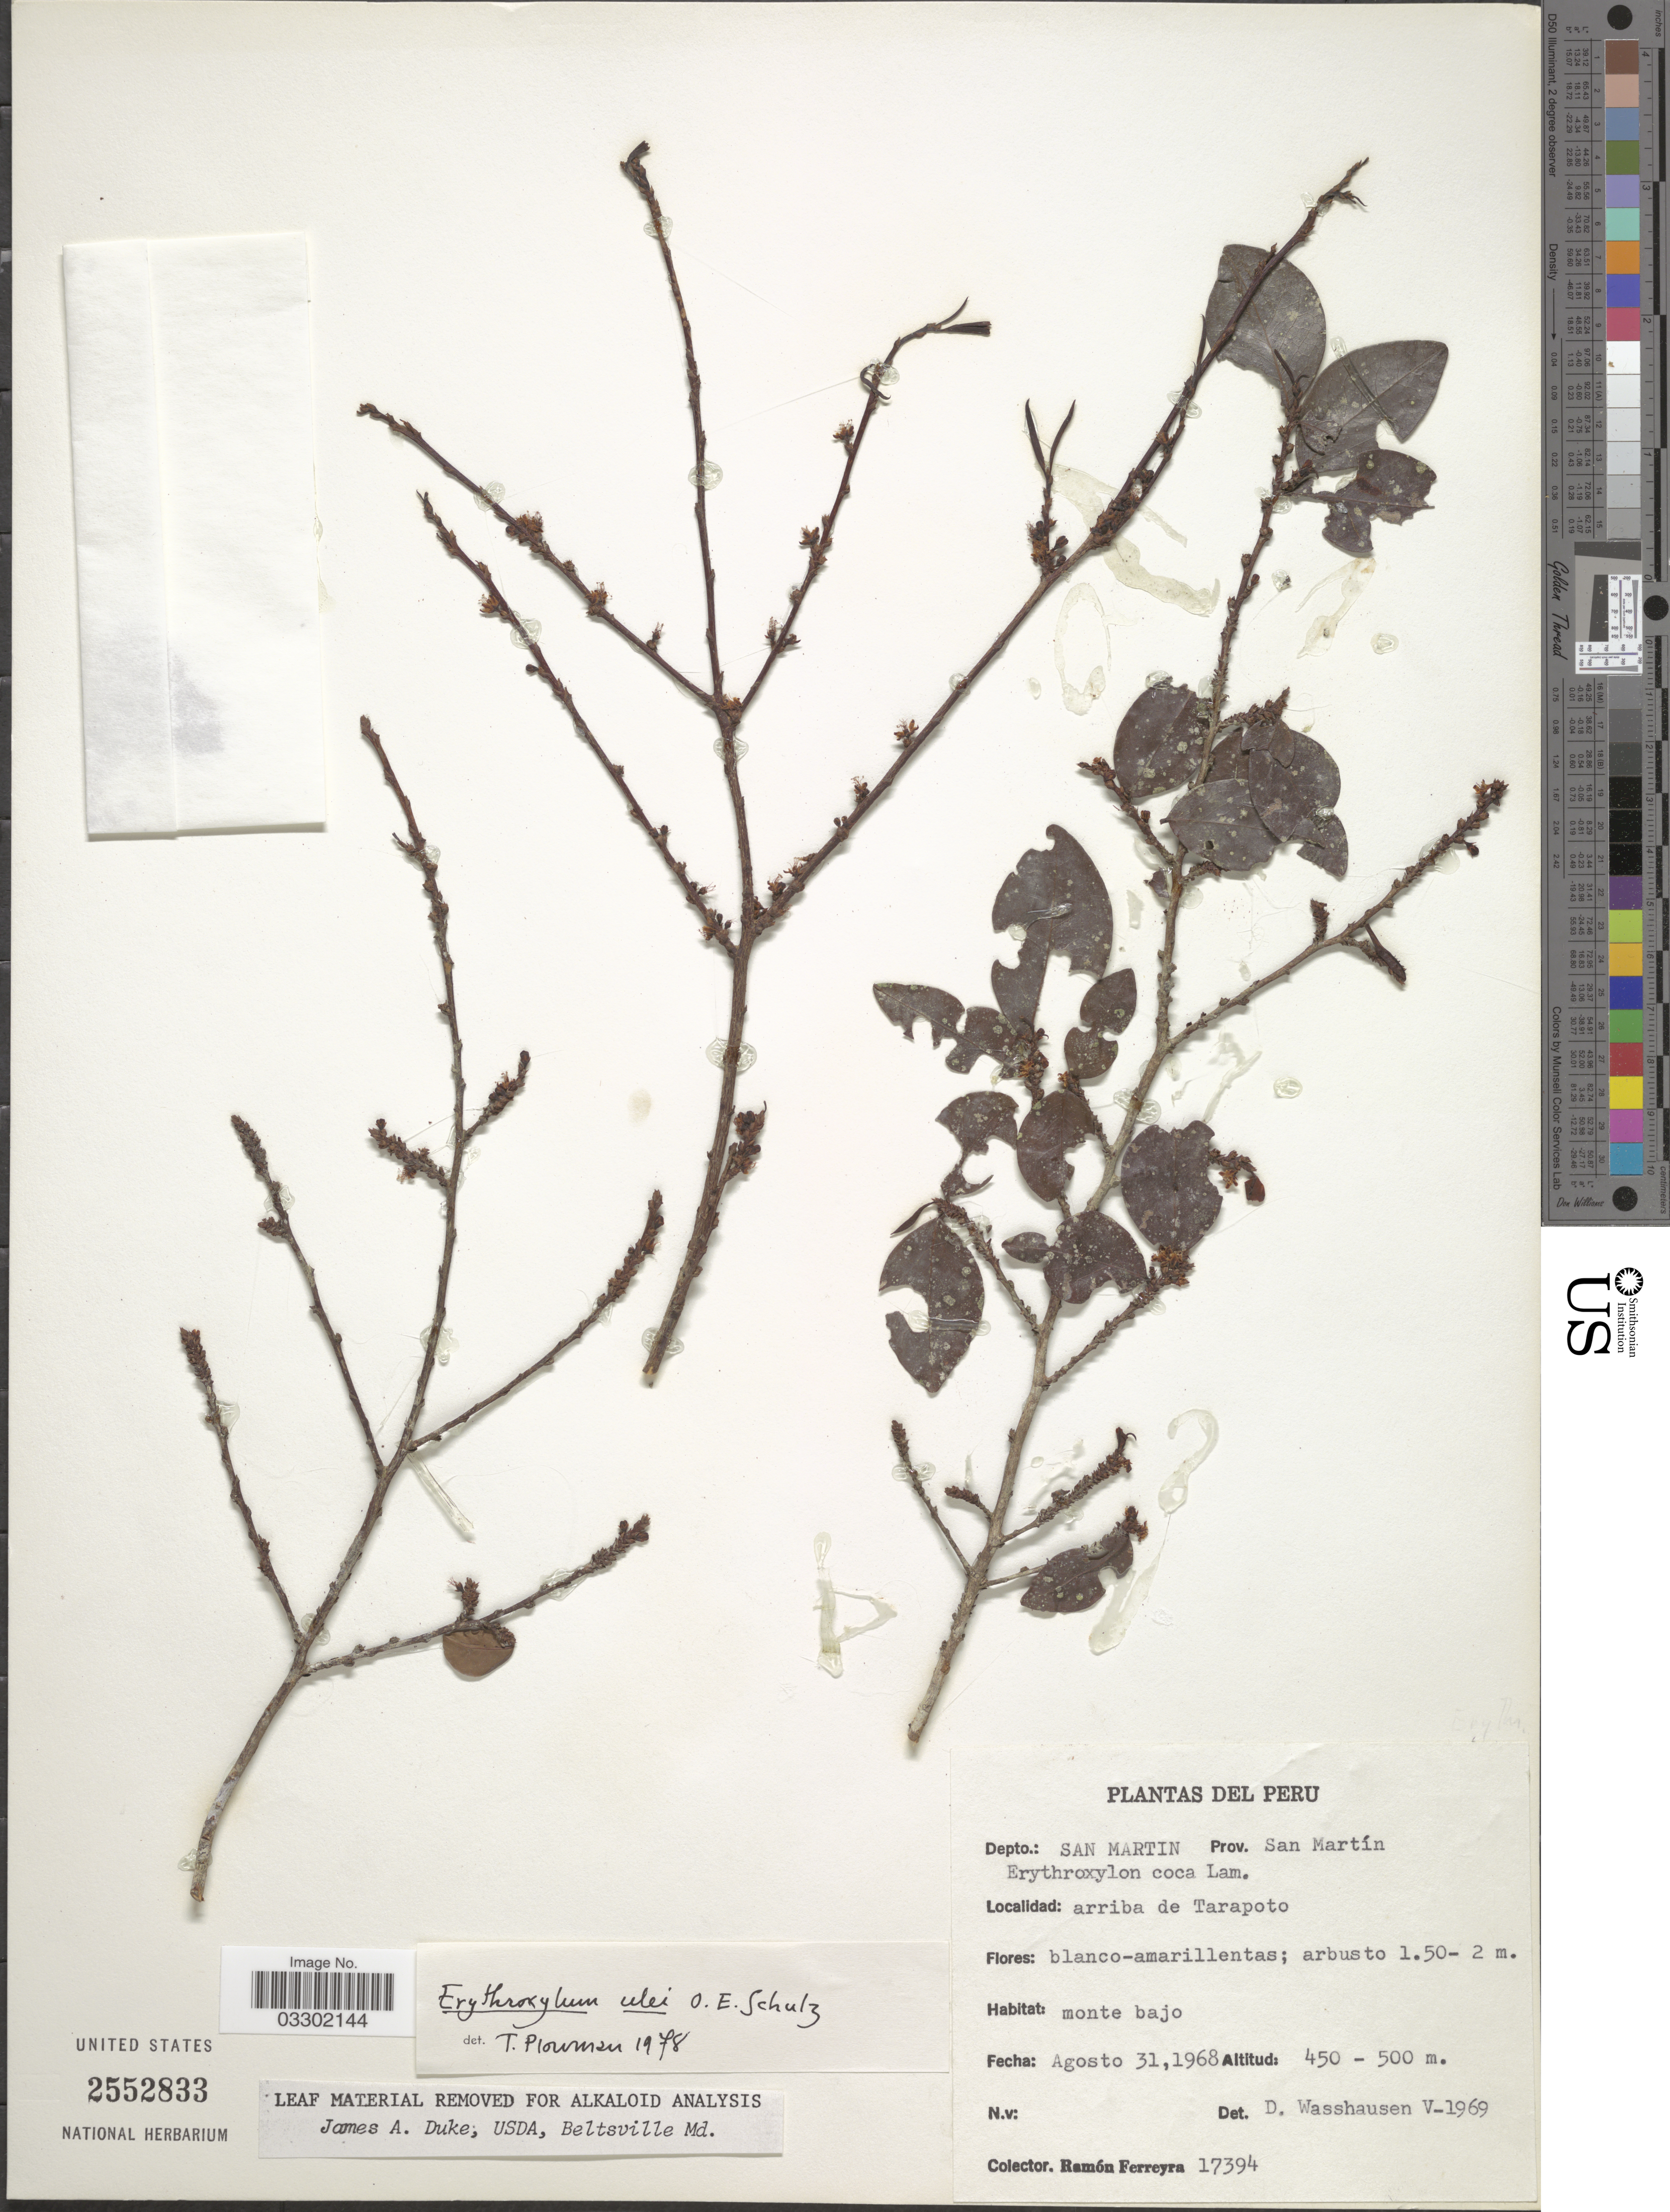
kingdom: Plantae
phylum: Tracheophyta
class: Magnoliopsida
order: Malpighiales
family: Erythroxylaceae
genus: Erythroxylum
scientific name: Erythroxylum ulei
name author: O.E. Schulz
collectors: R. A. Ferreyra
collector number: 17394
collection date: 1968-08-31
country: Peru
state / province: San Martín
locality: Depto.: San Martin, Prov. San Martín, arriba de Tarapoto.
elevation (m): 450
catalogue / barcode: US 2552833